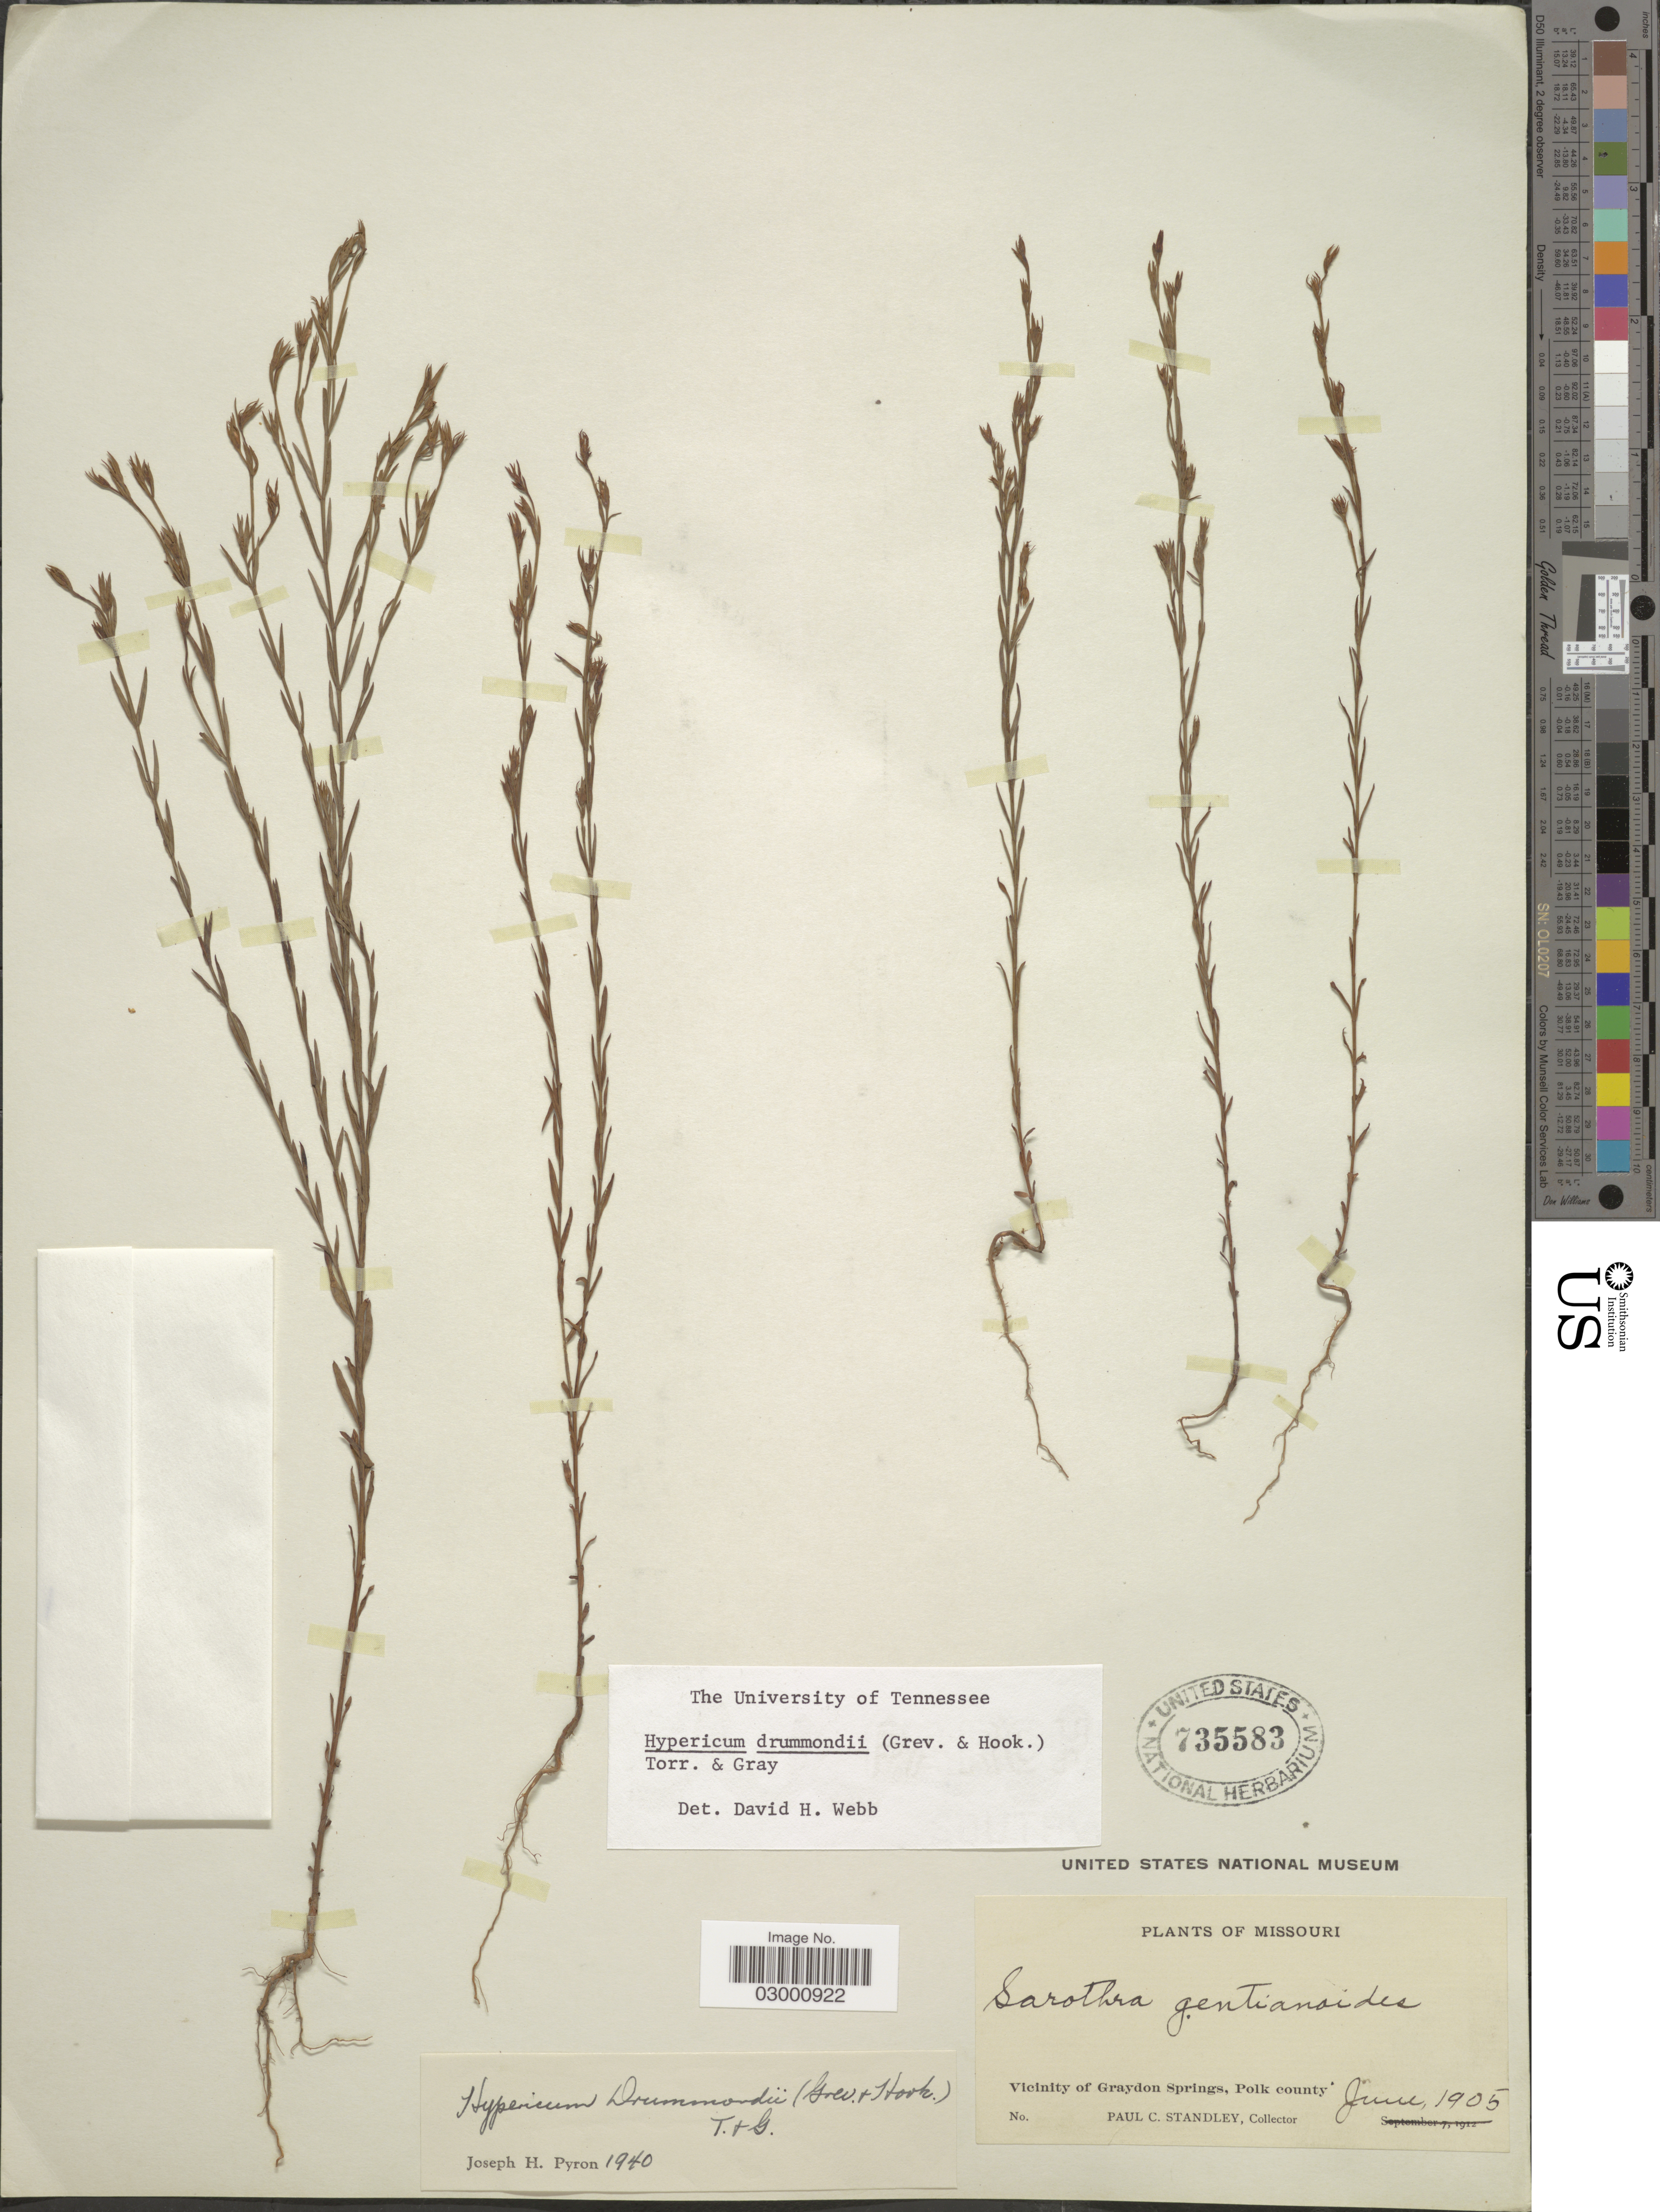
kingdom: Plantae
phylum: Tracheophyta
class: Magnoliopsida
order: Malpighiales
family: Hypericaceae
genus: Hypericum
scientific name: Hypericum drummondii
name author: (Grev. & Hook.) Torr. & A. Gray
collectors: P. C. Standley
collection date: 1905-06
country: United States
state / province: Missouri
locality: Vicinity of Graydon Springs, Polk county.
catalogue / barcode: US 735583